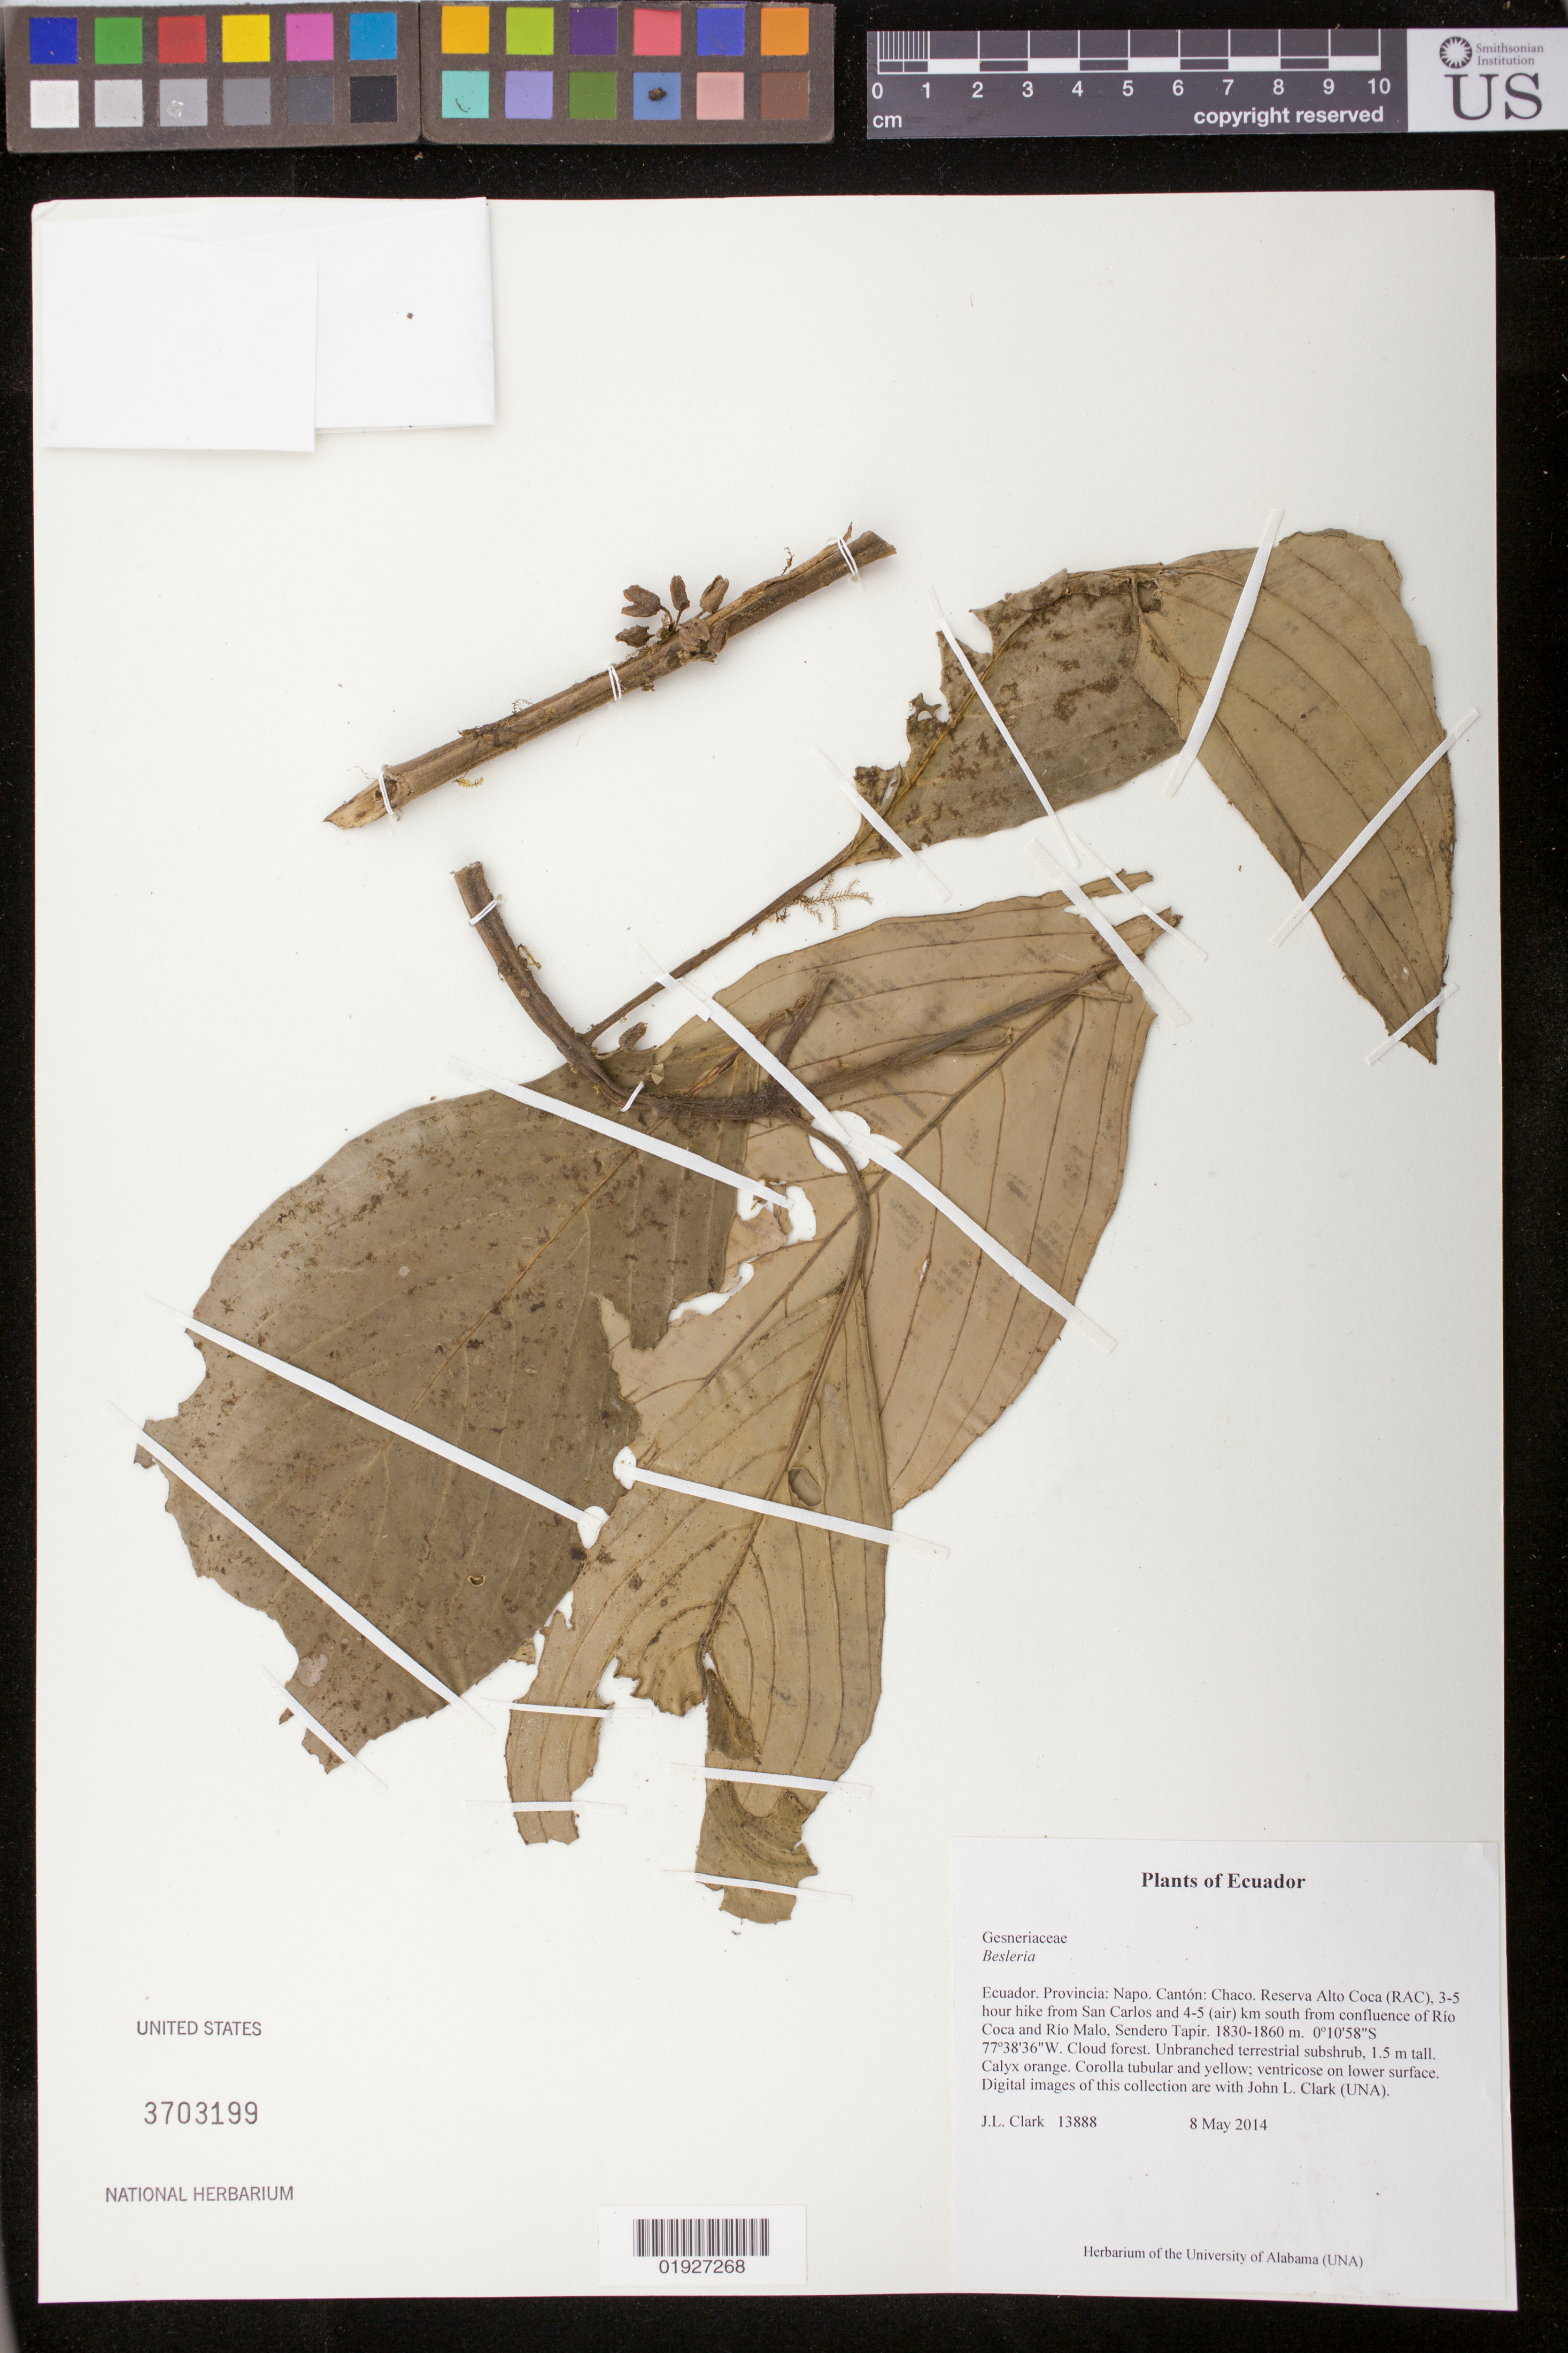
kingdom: Plantae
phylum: Tracheophyta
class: Magnoliopsida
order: Lamiales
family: Gesneriaceae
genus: Besleria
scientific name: Besleria sp.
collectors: J. L. Clark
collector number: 13888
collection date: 2014-05-08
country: Ecuador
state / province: Napo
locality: Canton: Chaco. Reserva Alto Coca (RAC), 3-5 hour hike from San Carlos and 4-5 (air) km south from confluence of Rio Coca and Rio Malo, Sendero Tapir.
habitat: Cloud forest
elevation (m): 1830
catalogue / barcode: US 3703199